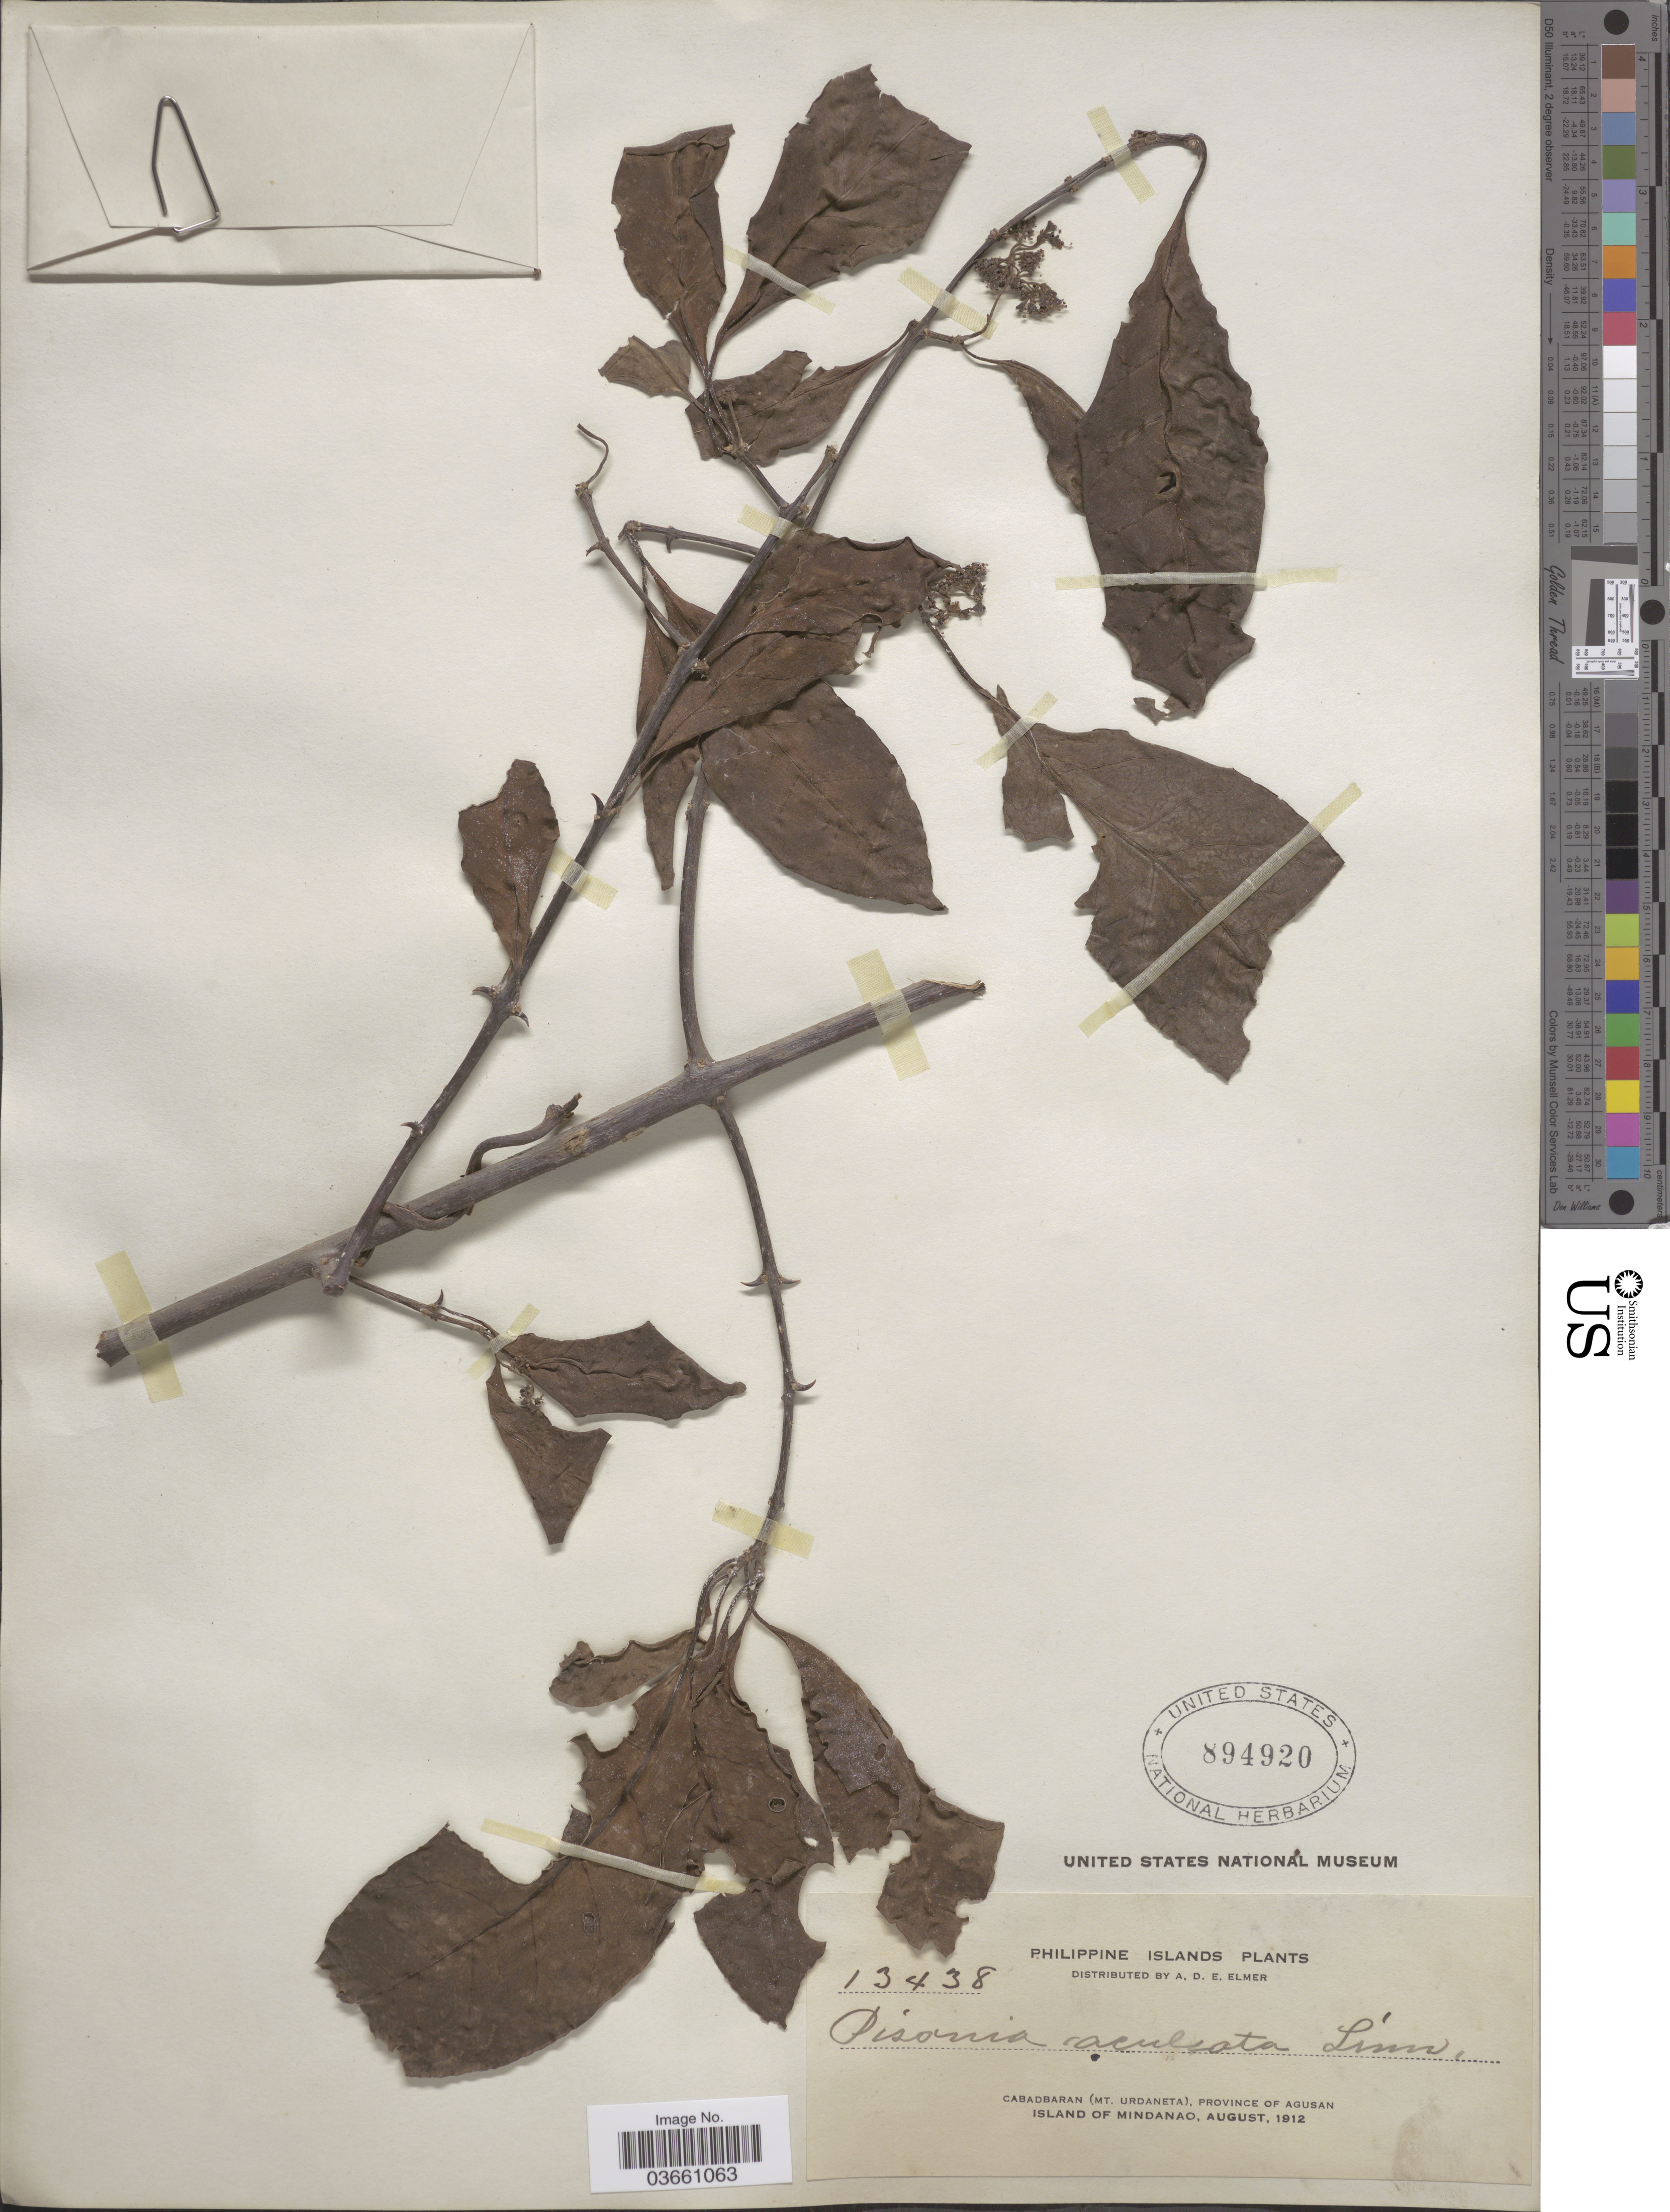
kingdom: Plantae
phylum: Tracheophyta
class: Magnoliopsida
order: Caryophyllales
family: Nyctaginaceae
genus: Pisonia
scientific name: Pisonia aculeata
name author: L.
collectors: A. D. E. Elmer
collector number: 13438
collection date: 1912-08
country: Philippines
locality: Cabadbaran (Mt. Urdaneta), Province of Agusan. Island of Mindanao.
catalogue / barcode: US 894920